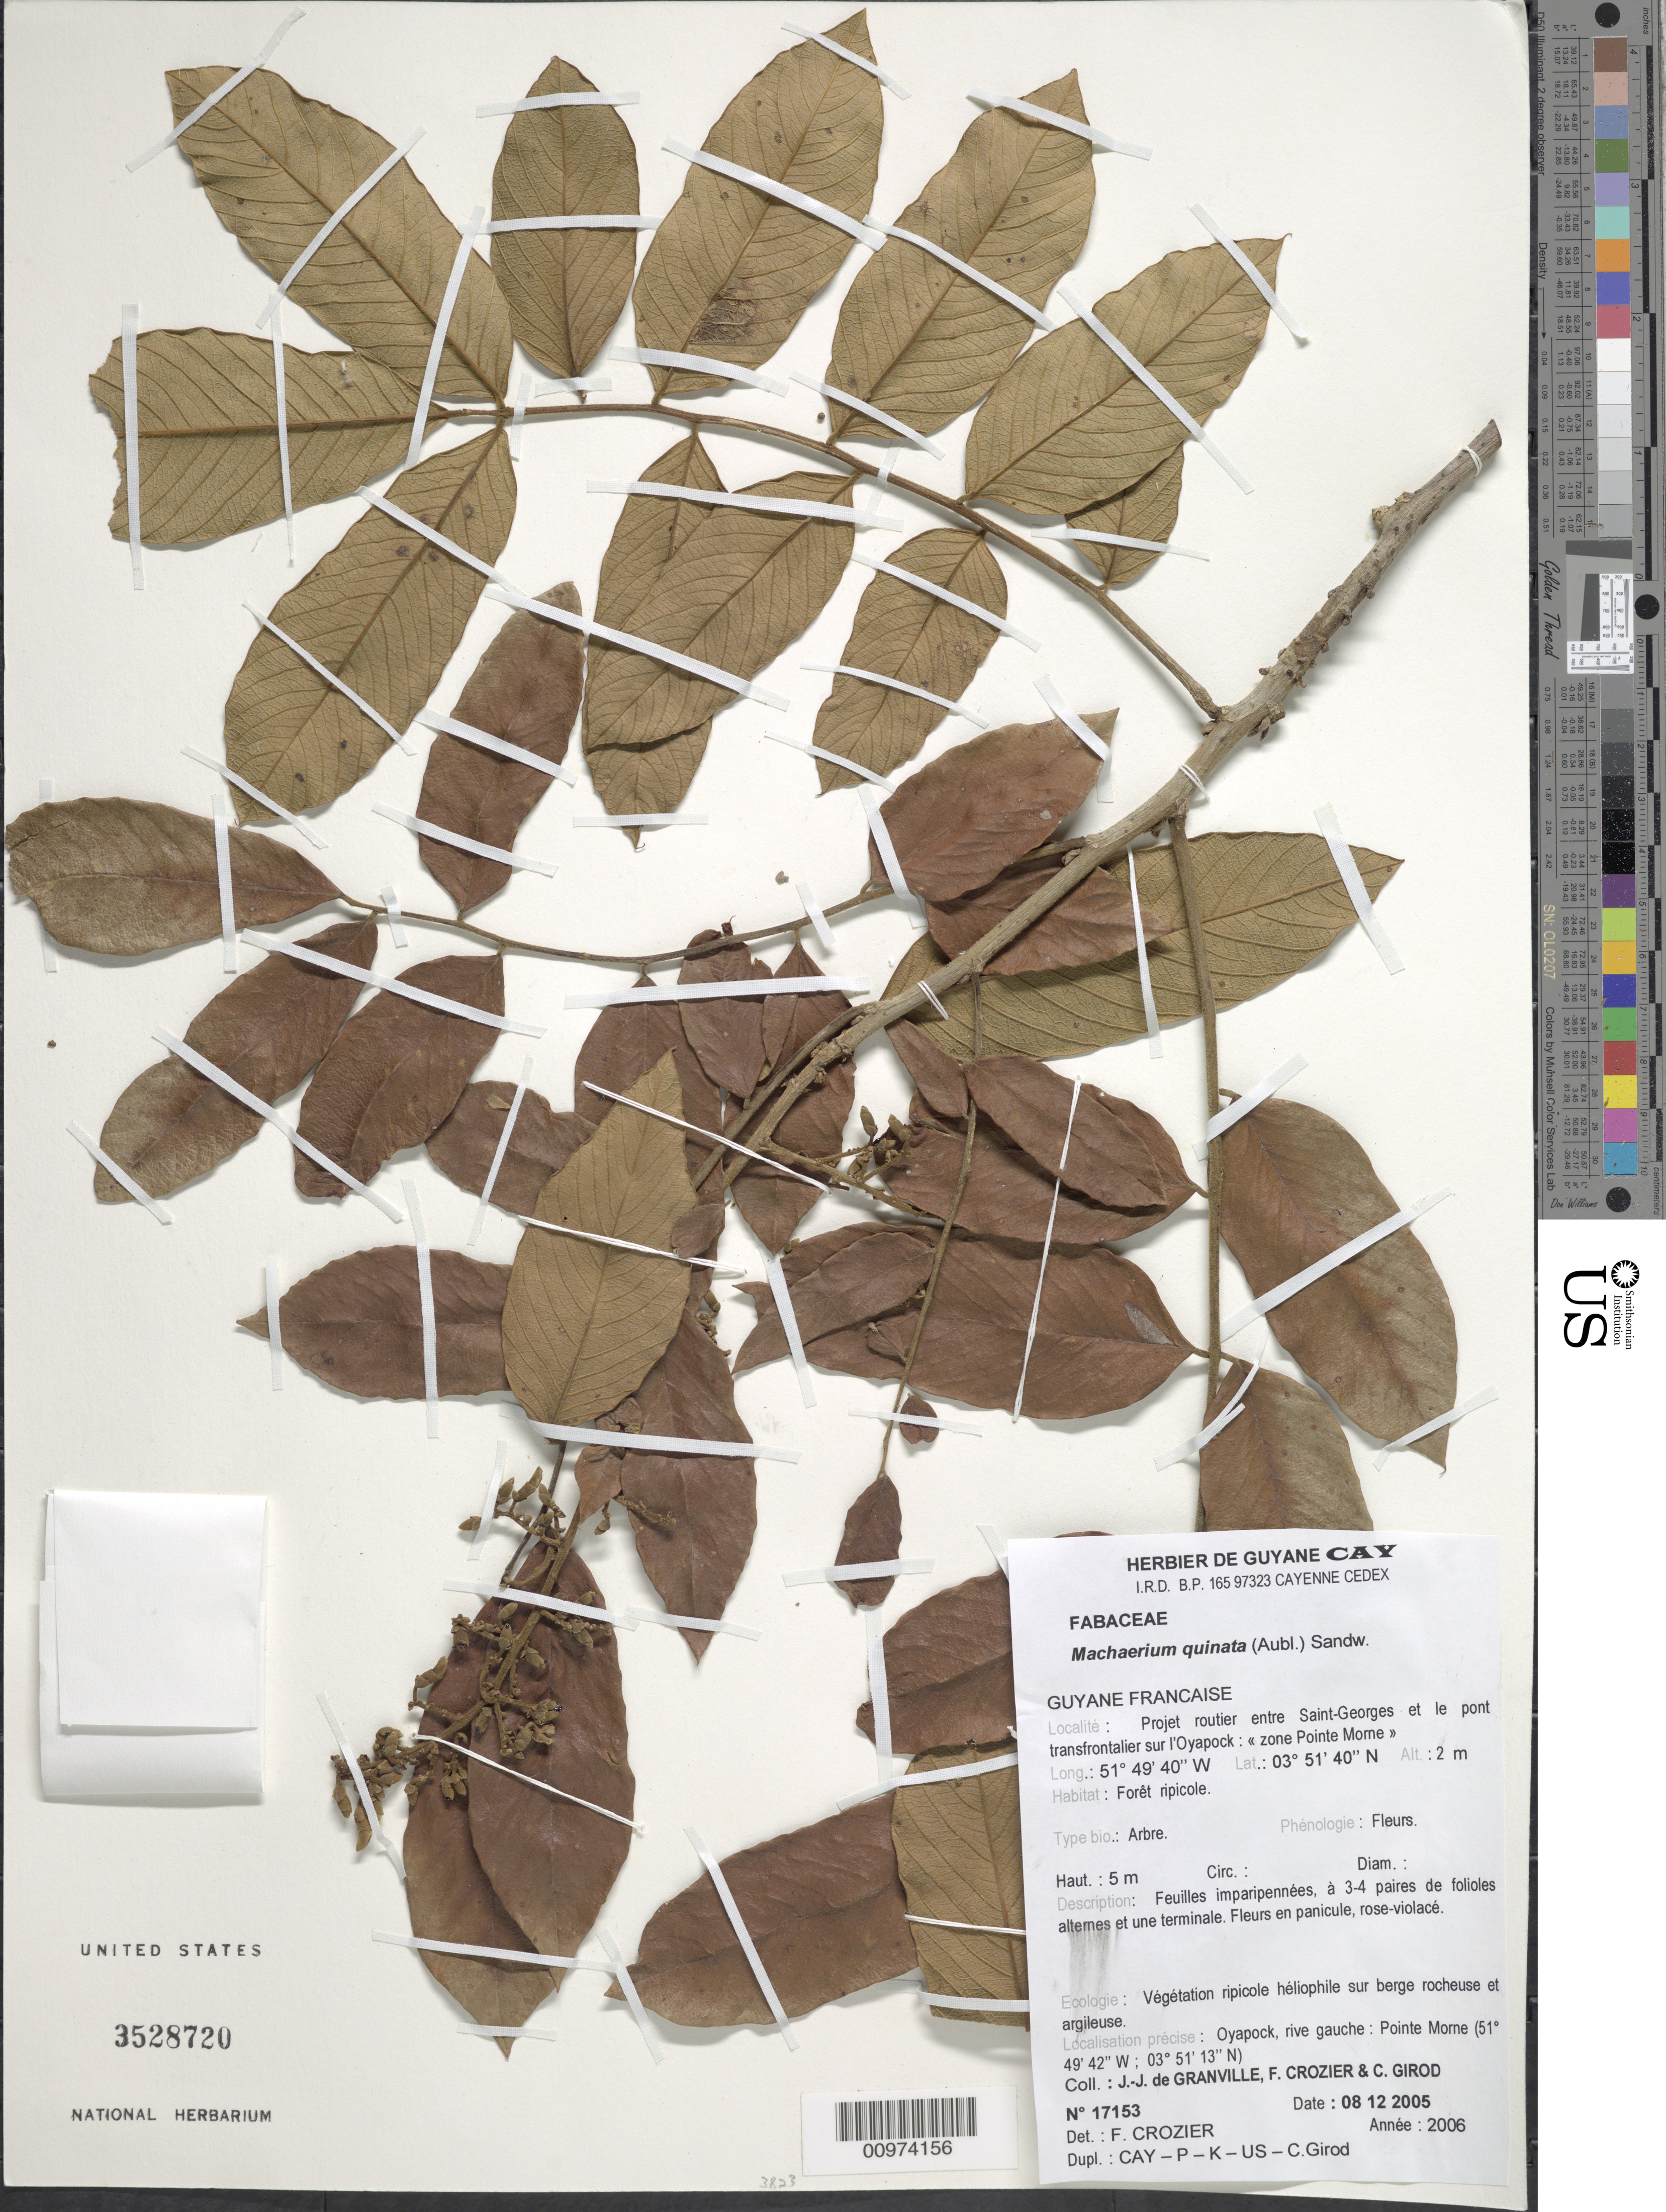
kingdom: Plantae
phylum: Tracheophyta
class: Magnoliopsida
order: Fabales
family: Fabaceae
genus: Machaerium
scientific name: Machaerium quinatum var. quinatum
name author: (Aubl.) Sandwith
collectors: J.-J. de Granville, F. Crozier & C. Girod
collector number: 17153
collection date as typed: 8-Dec-05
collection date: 2005-12-08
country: French Guiana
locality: Project routier entre Saint-Georges et le pont transfrontalier sur l'Oyapock, "zone Pointe Morne"; Oyapock, rive gauche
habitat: Foret ripicole. Vegetation ripicole heliophile sur berge rocheuse et argileuse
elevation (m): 2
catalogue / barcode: US 3528720